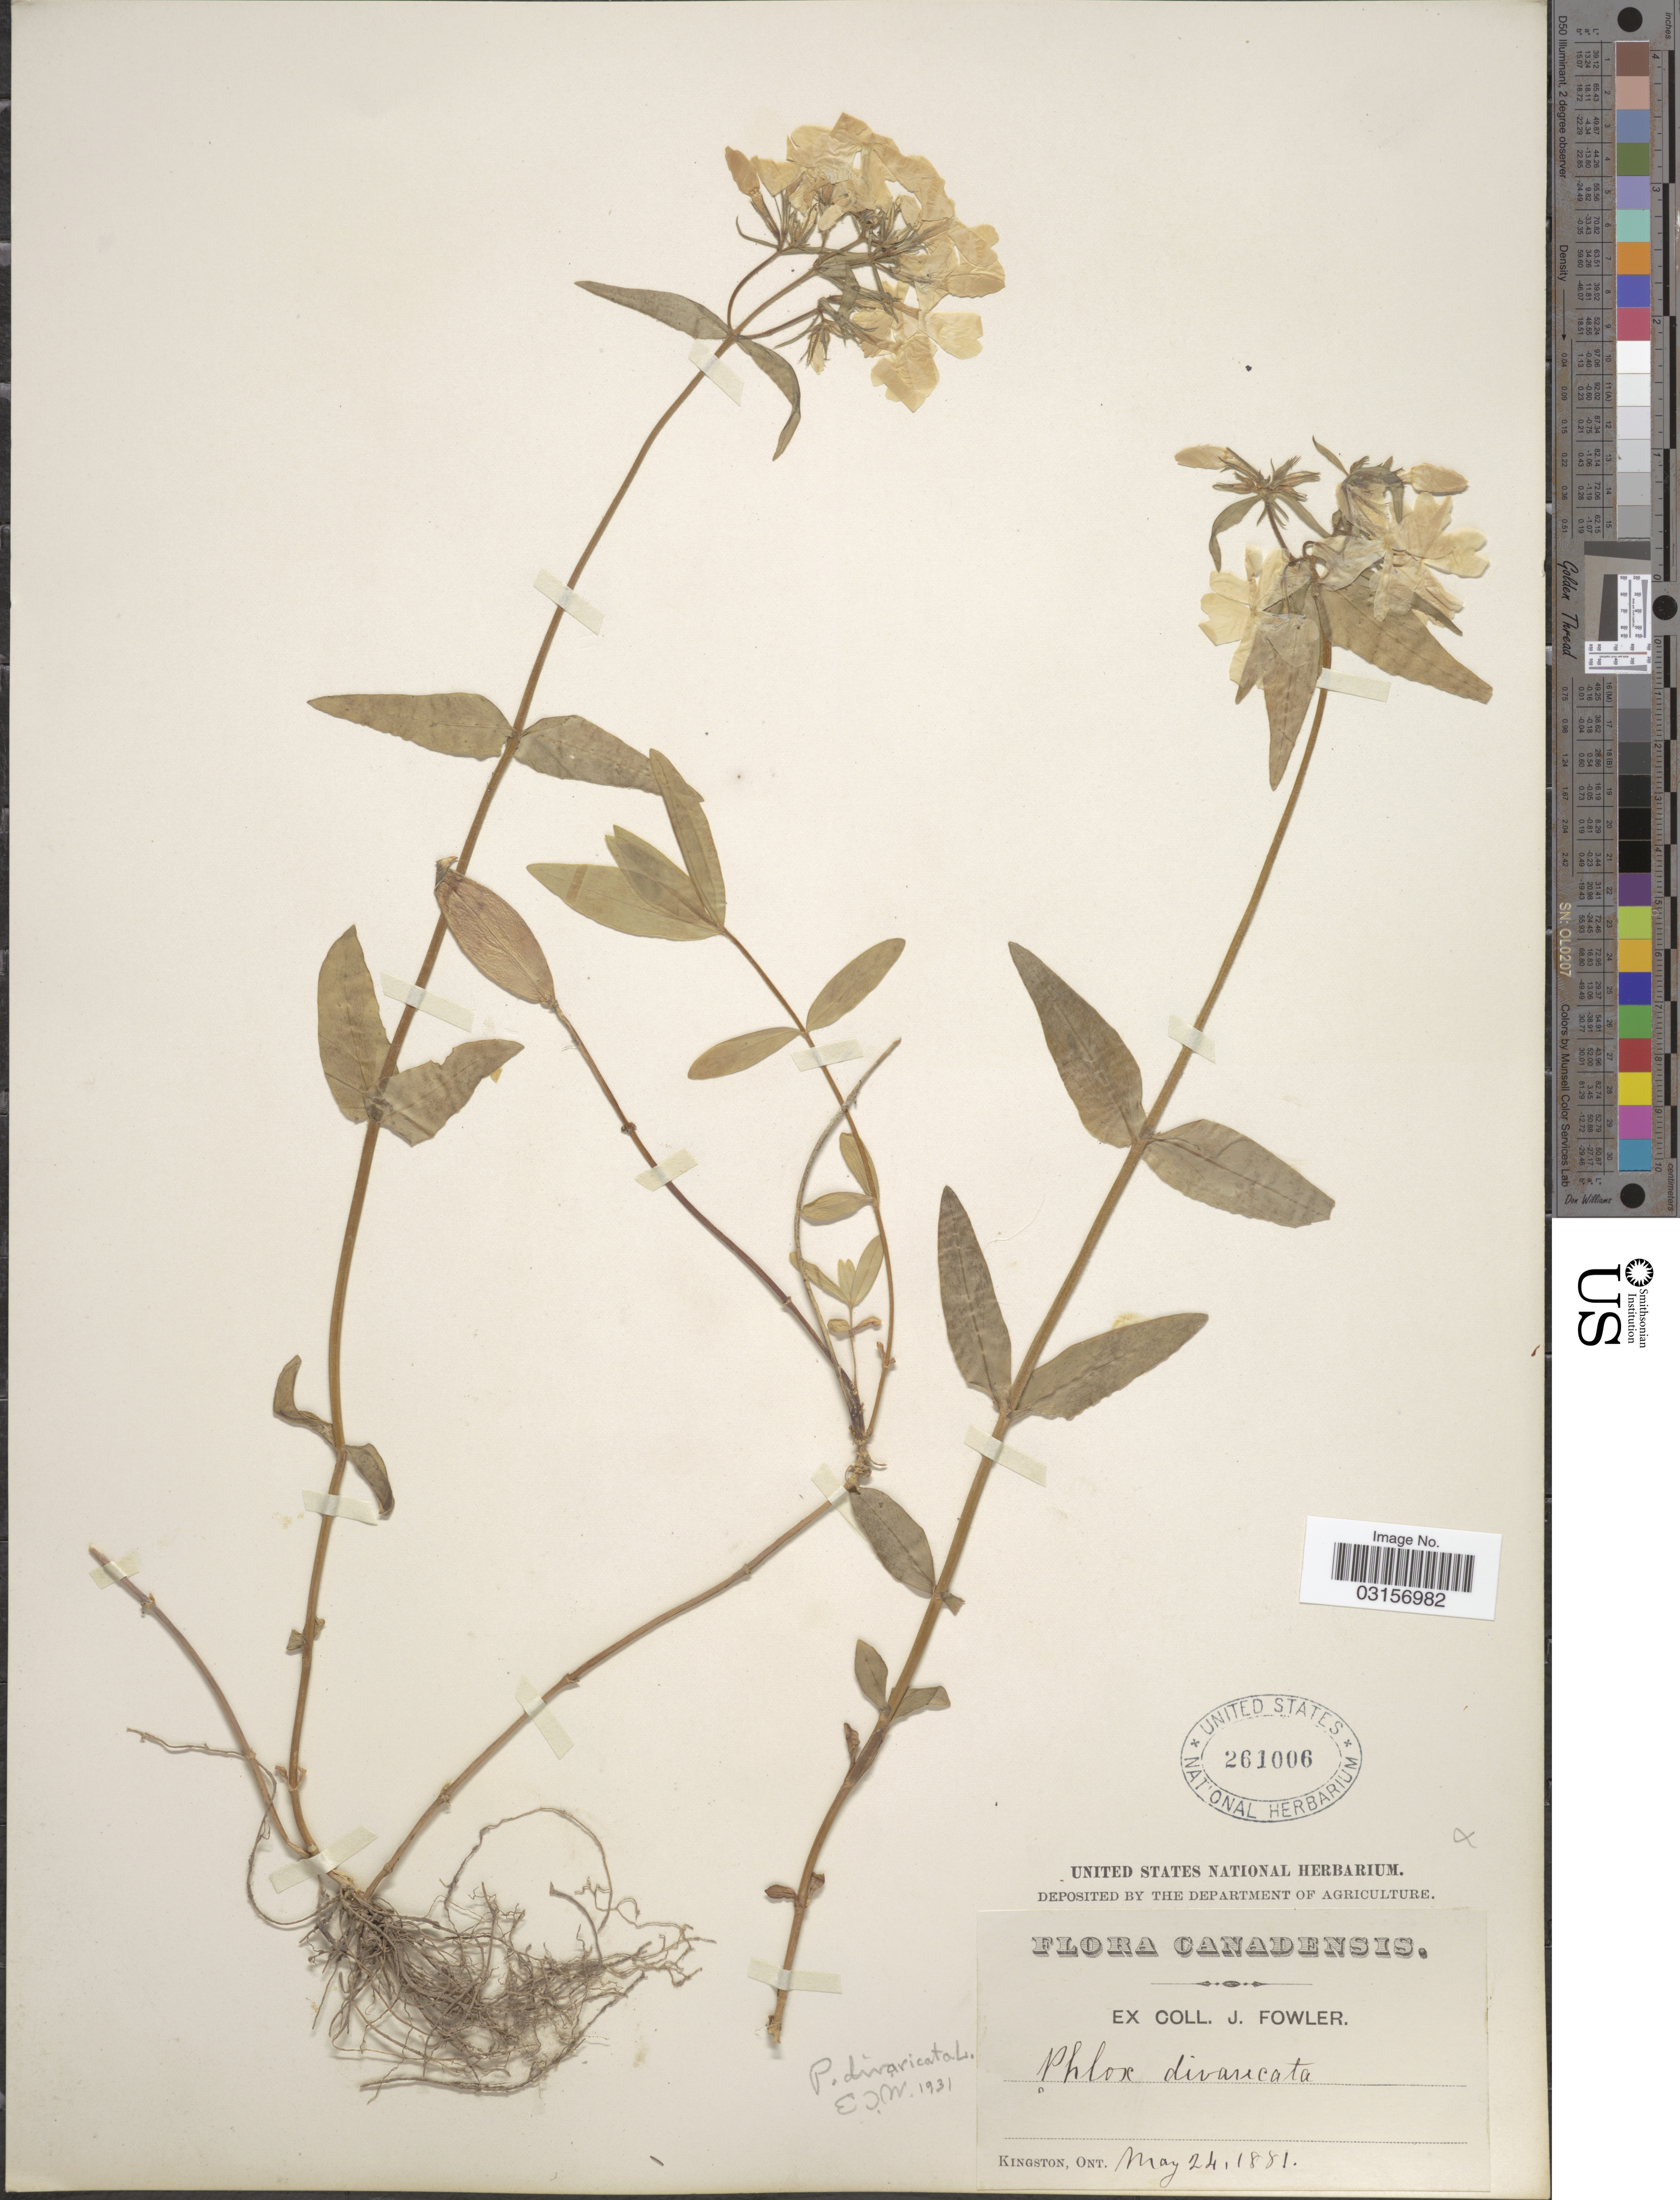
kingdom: Plantae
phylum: Tracheophyta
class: Magnoliopsida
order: Ericales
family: Polemoniaceae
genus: Phlox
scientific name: Phlox divaricata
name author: L.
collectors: J. Fowler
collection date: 1881-05-24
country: Canada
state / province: Ontario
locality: Kingston.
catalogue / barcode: US 261006